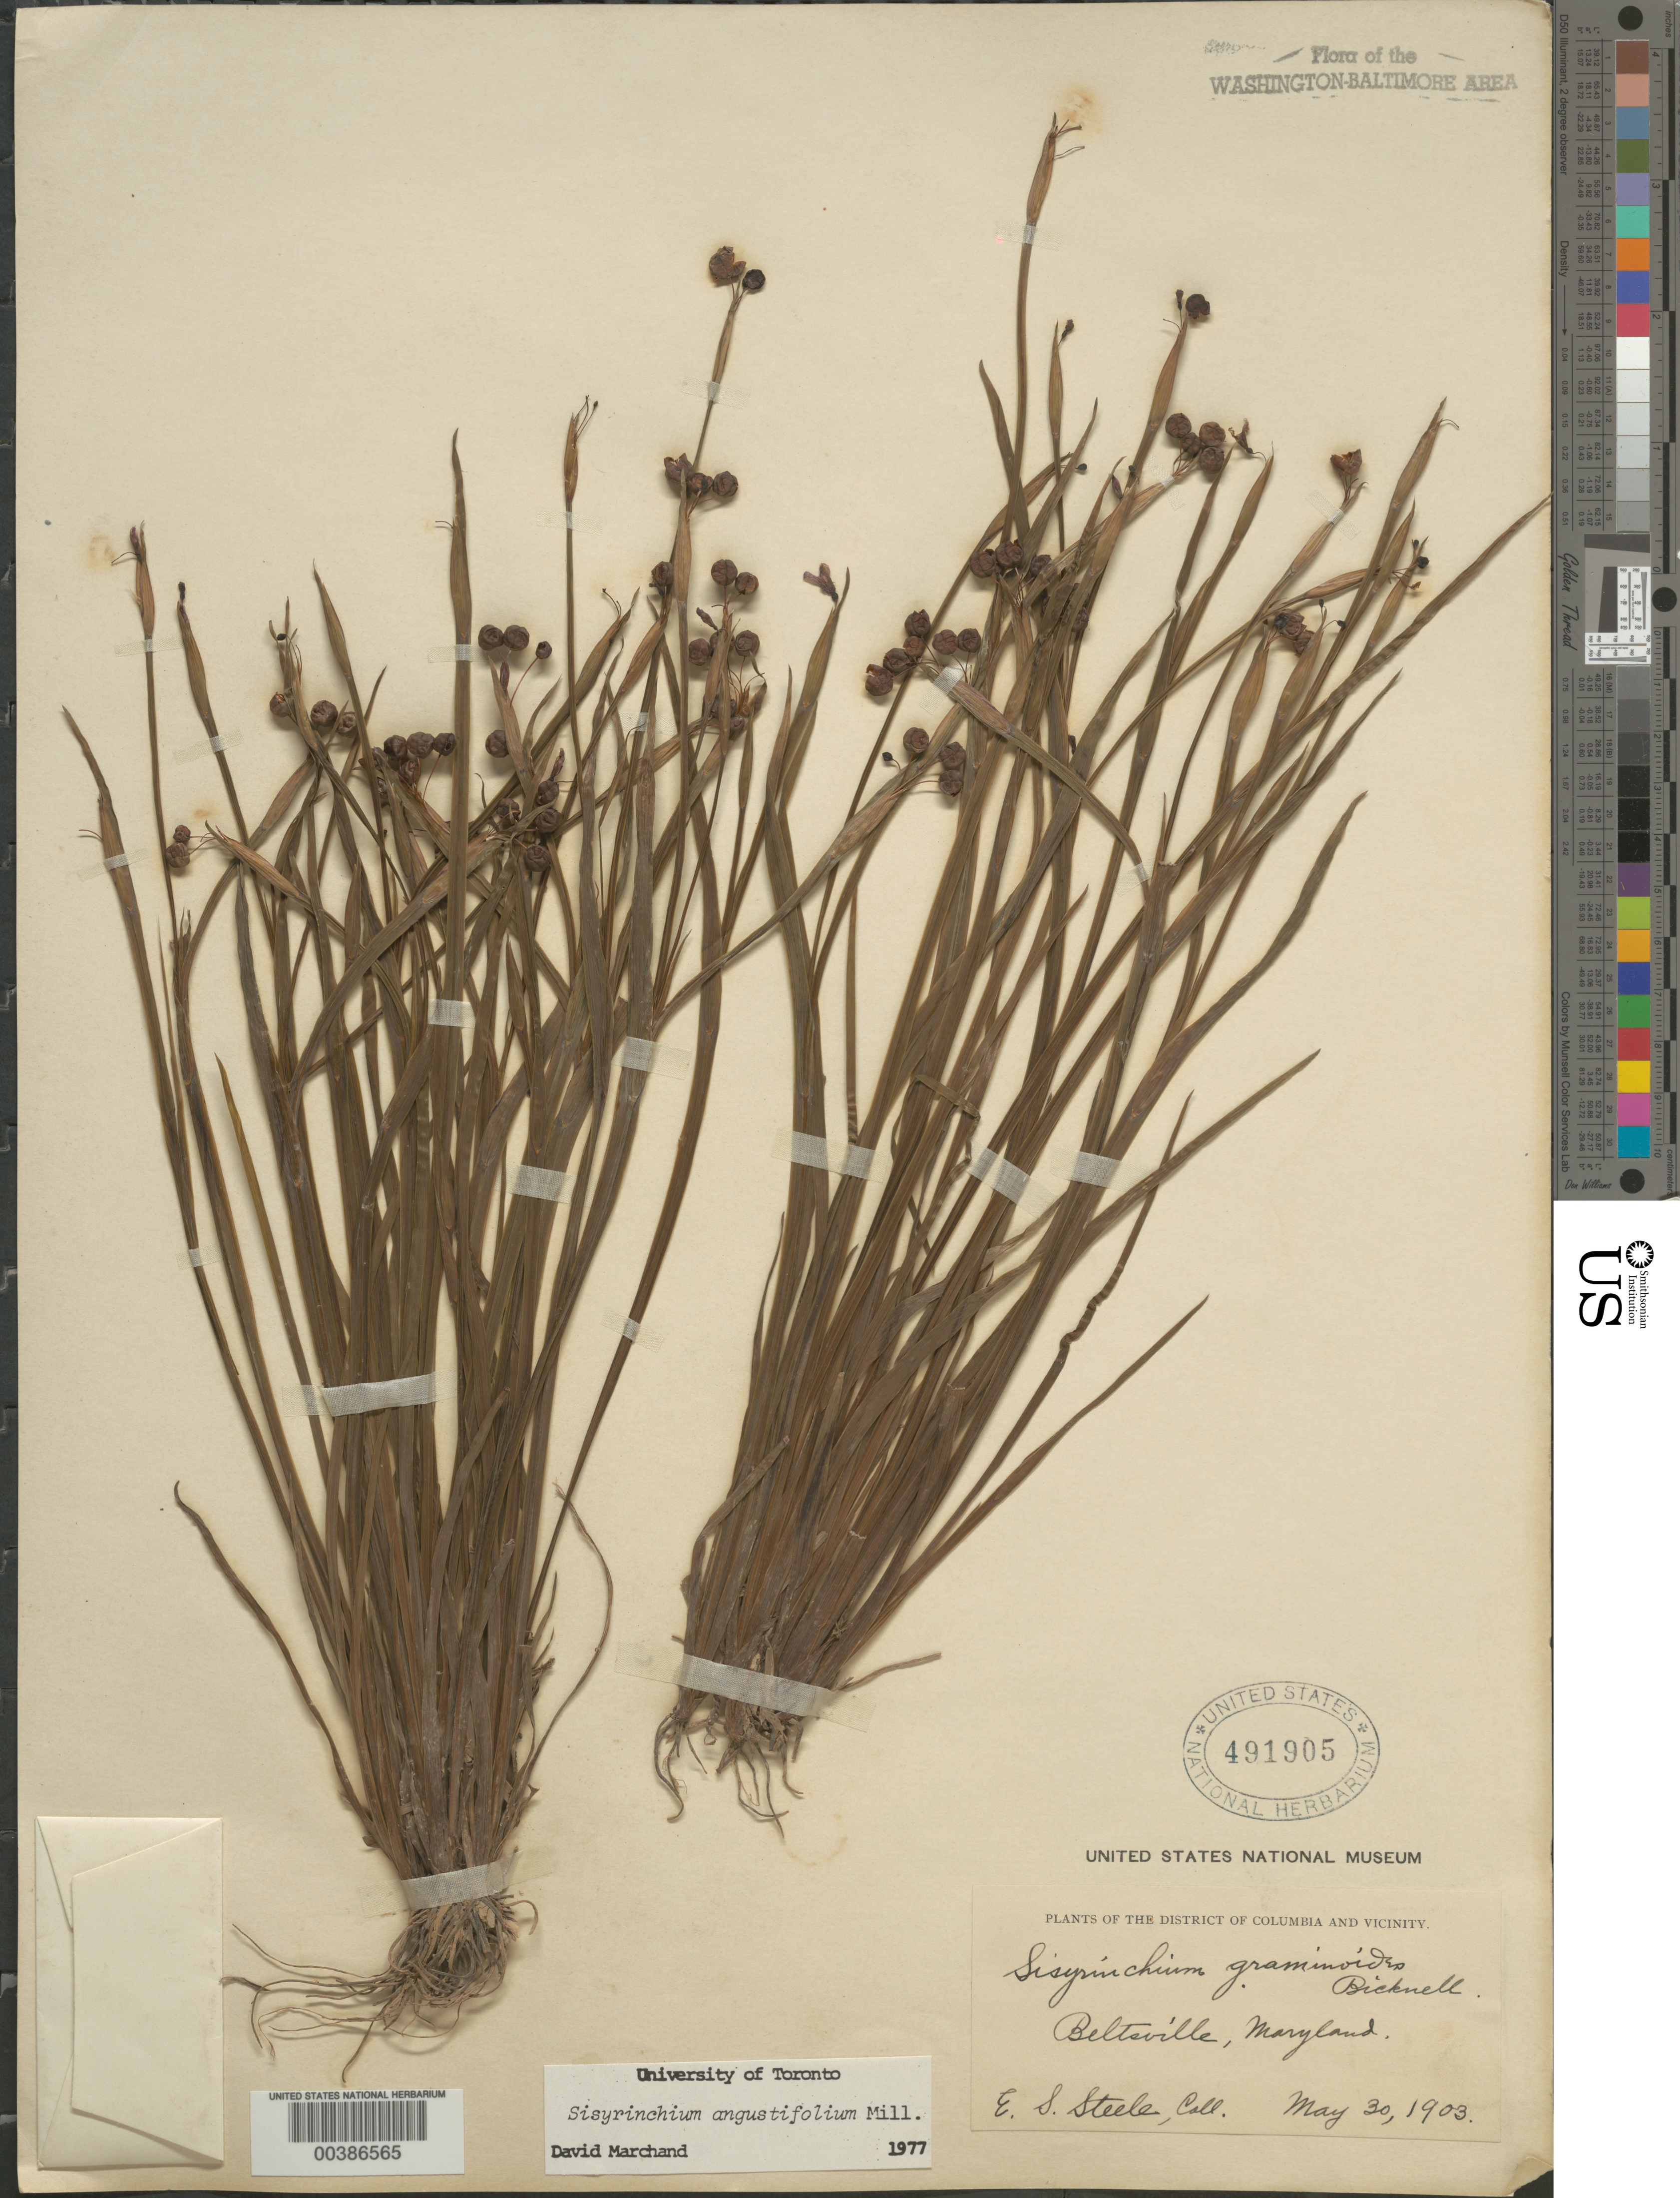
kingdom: Plantae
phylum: Tracheophyta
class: Liliopsida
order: Asparagales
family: Iridaceae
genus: Sisyrinchium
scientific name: Sisyrinchium angustifolium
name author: Mill.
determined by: Marchand, D.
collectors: E. Steele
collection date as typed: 30 May 1903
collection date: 1903-05-30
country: United States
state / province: Maryland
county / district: Prince George's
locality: Beltsville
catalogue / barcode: US 491905